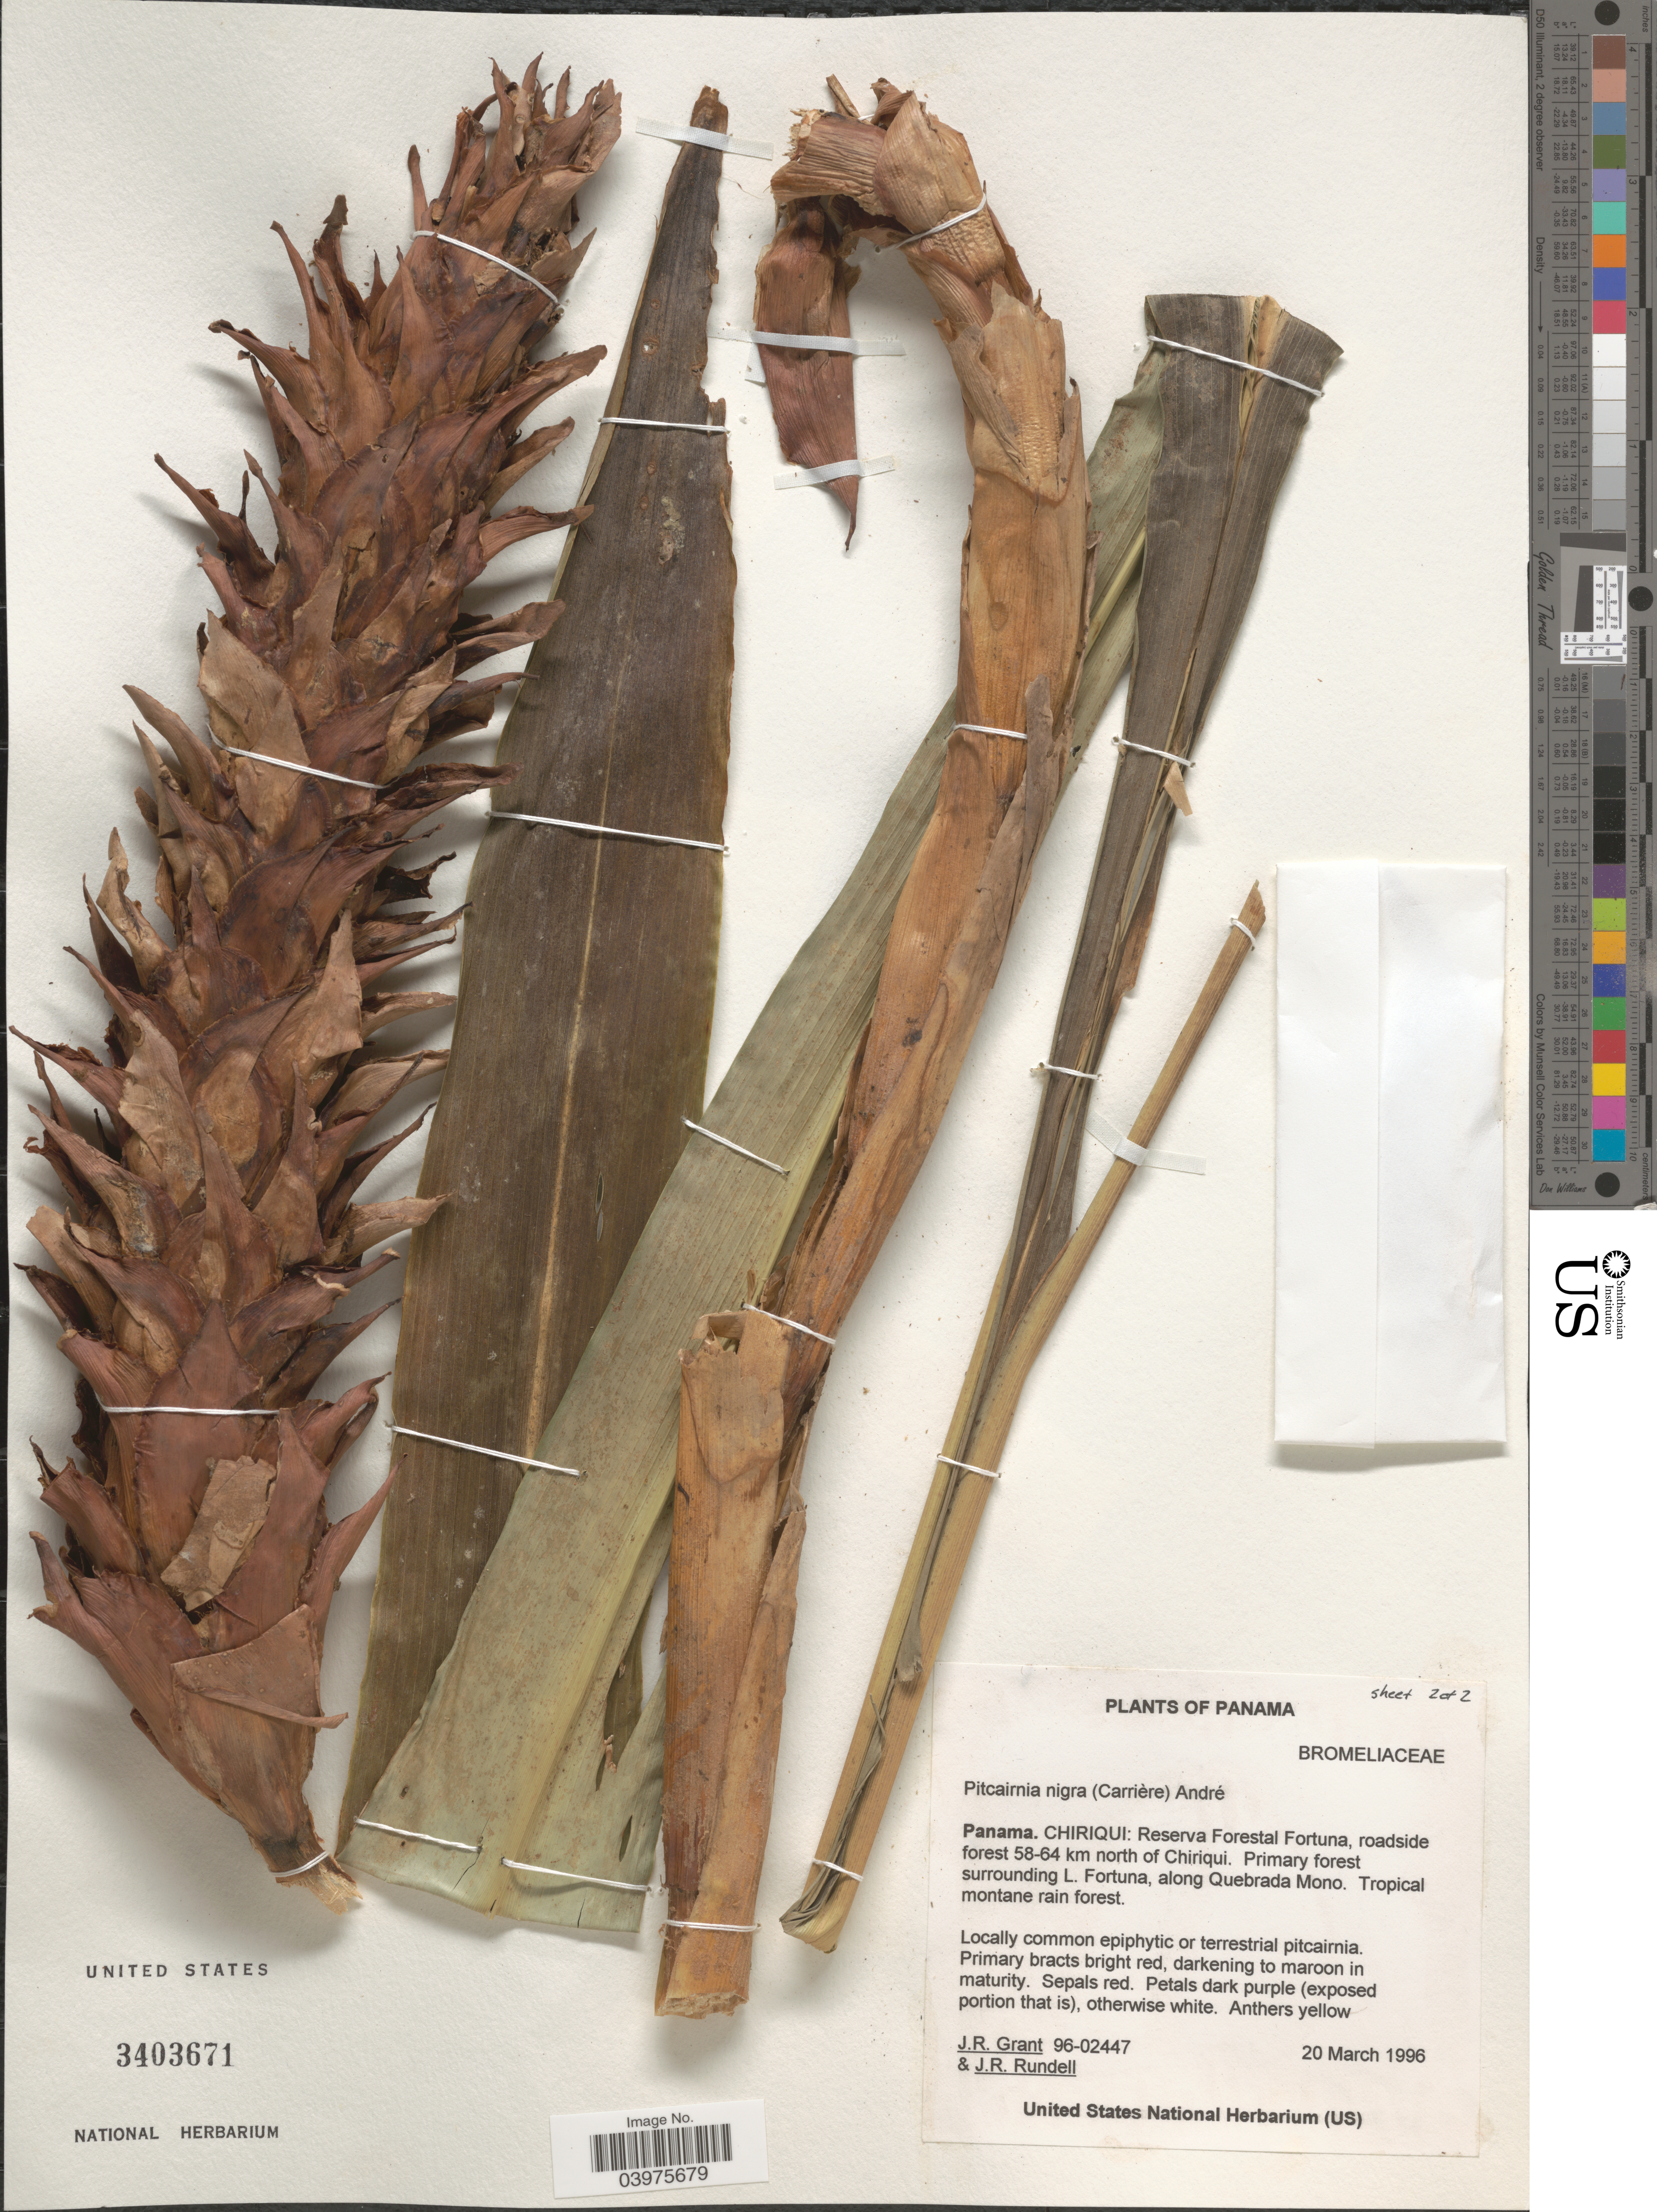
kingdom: Plantae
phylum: Tracheophyta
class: Liliopsida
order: Poales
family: Bromeliaceae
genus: Pitcairnia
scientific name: Pitcairnia nigra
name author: (É. Morren) André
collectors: J. Grant & J. R. Rundell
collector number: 96-02447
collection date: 1996-03-20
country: Panama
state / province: Chiriqui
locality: Reserva Forestal Fortuna, roadside forest 58-64 km north of Chiriqui. Primary forest surrounding L. Fortuna, along Quebrada Mono. Tropical montane rain forest.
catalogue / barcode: US 3403671